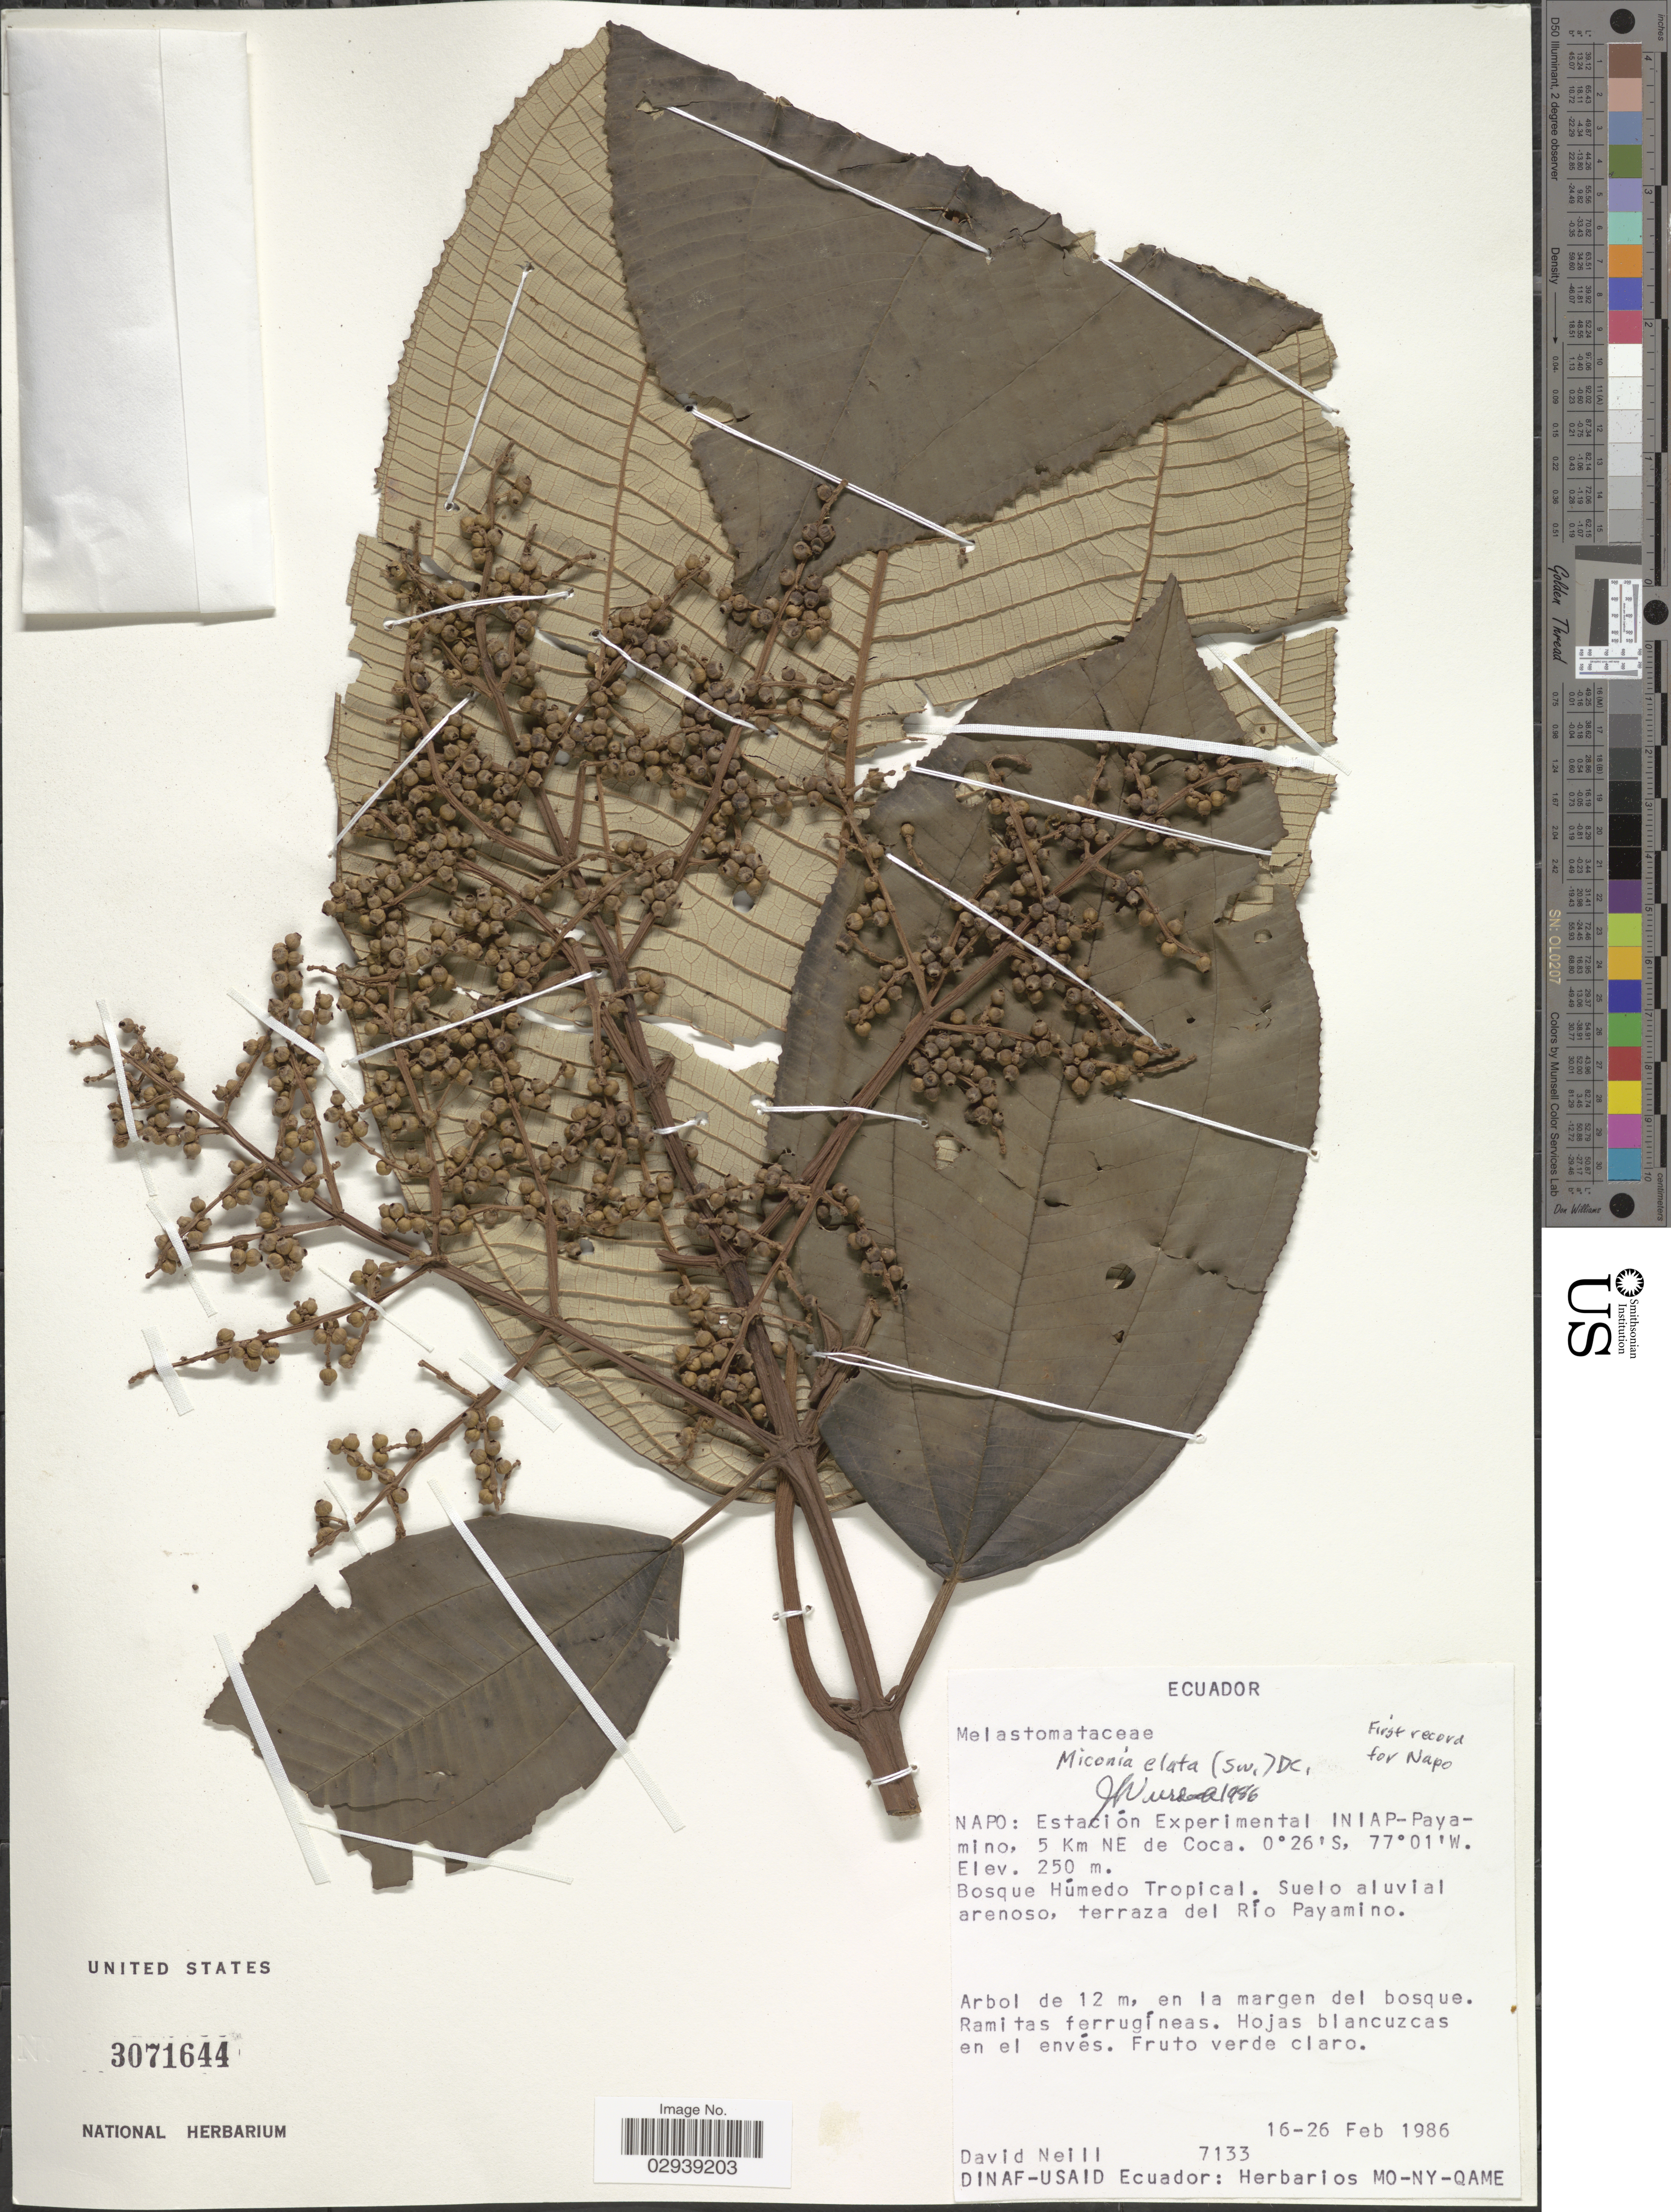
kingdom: Plantae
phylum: Tracheophyta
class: Magnoliopsida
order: Myrtales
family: Melastomataceae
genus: Miconia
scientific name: Miconia elata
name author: (Sw.) DC.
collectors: D. Neill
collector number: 7133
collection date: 1986-02-16/1986-02-26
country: Ecuador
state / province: Napo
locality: Estación Experimental INIAP-Payamino, 5 Km NE de Coca. Terraza del Río Payamino.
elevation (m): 250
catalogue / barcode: US 3071644